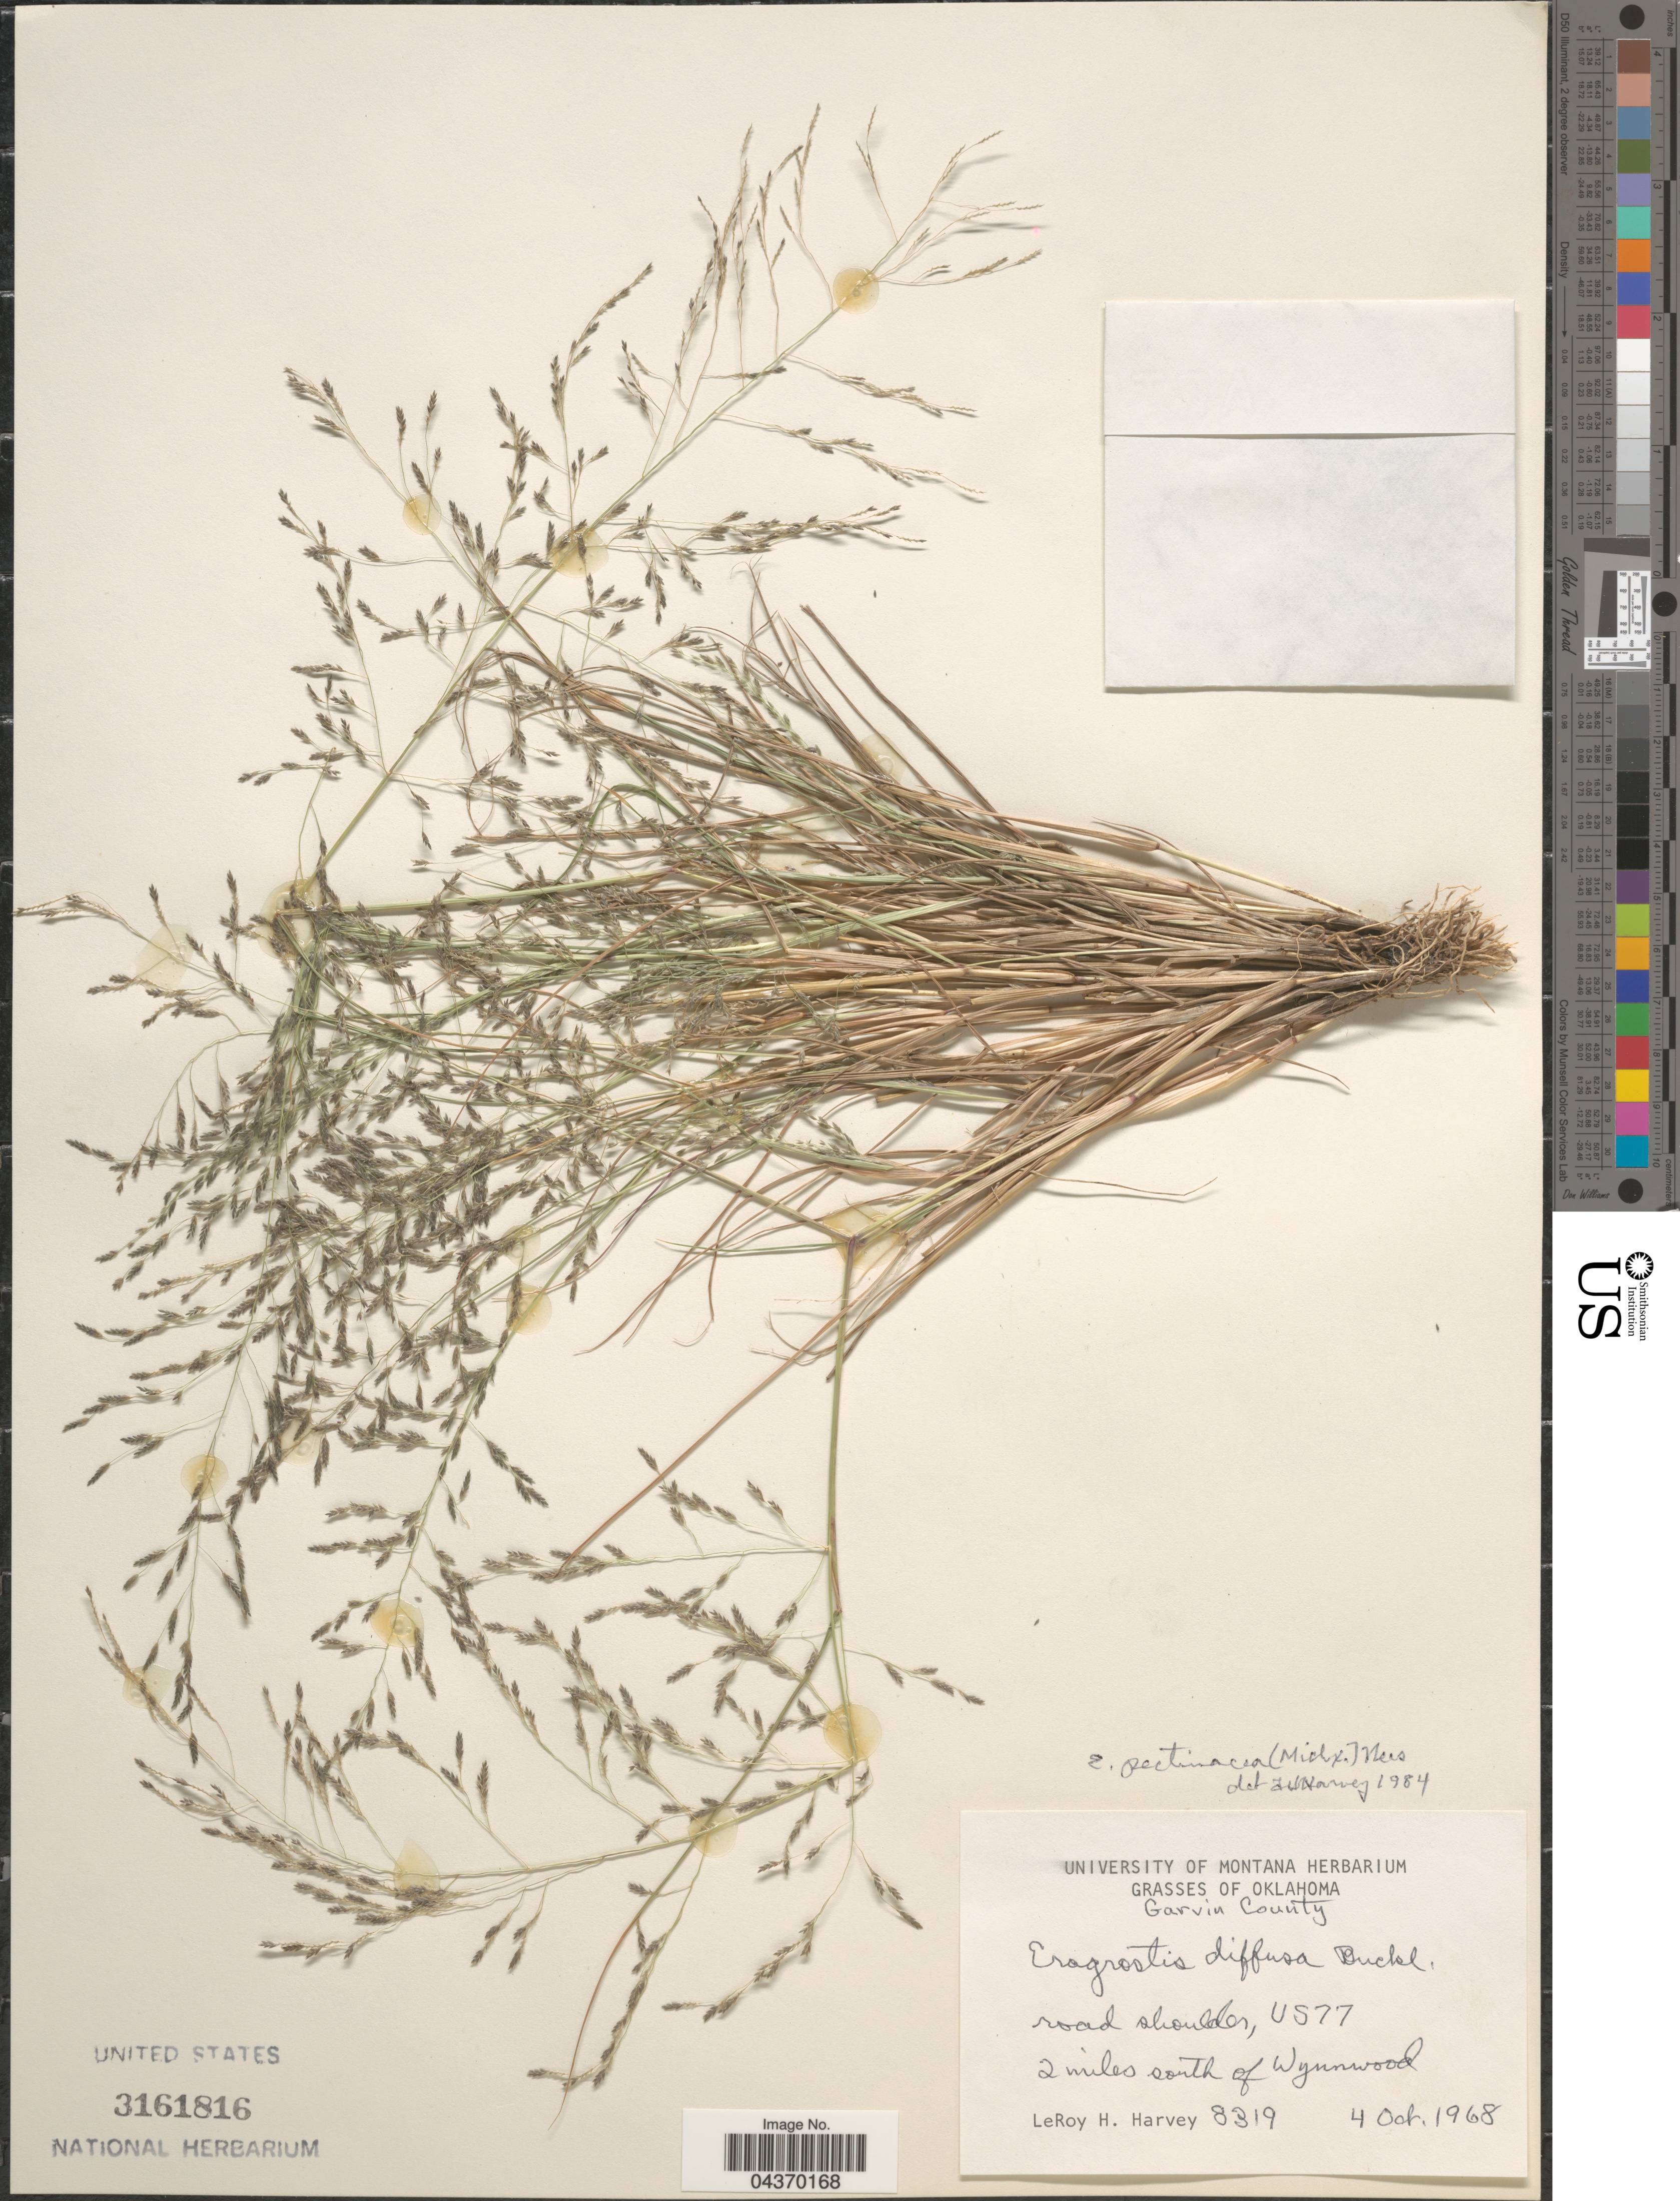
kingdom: Plantae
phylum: Tracheophyta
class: Liliopsida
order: Poales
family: Poaceae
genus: Eragrostis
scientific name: Eragrostis pectinacea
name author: (Michx.) Nees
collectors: L. H. Harvey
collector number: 8319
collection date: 1968-10-04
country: United States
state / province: Oklahoma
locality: Garvin County. Road shoulder, US 77. 2 miles south of Wynnwood.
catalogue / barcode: US 3161816